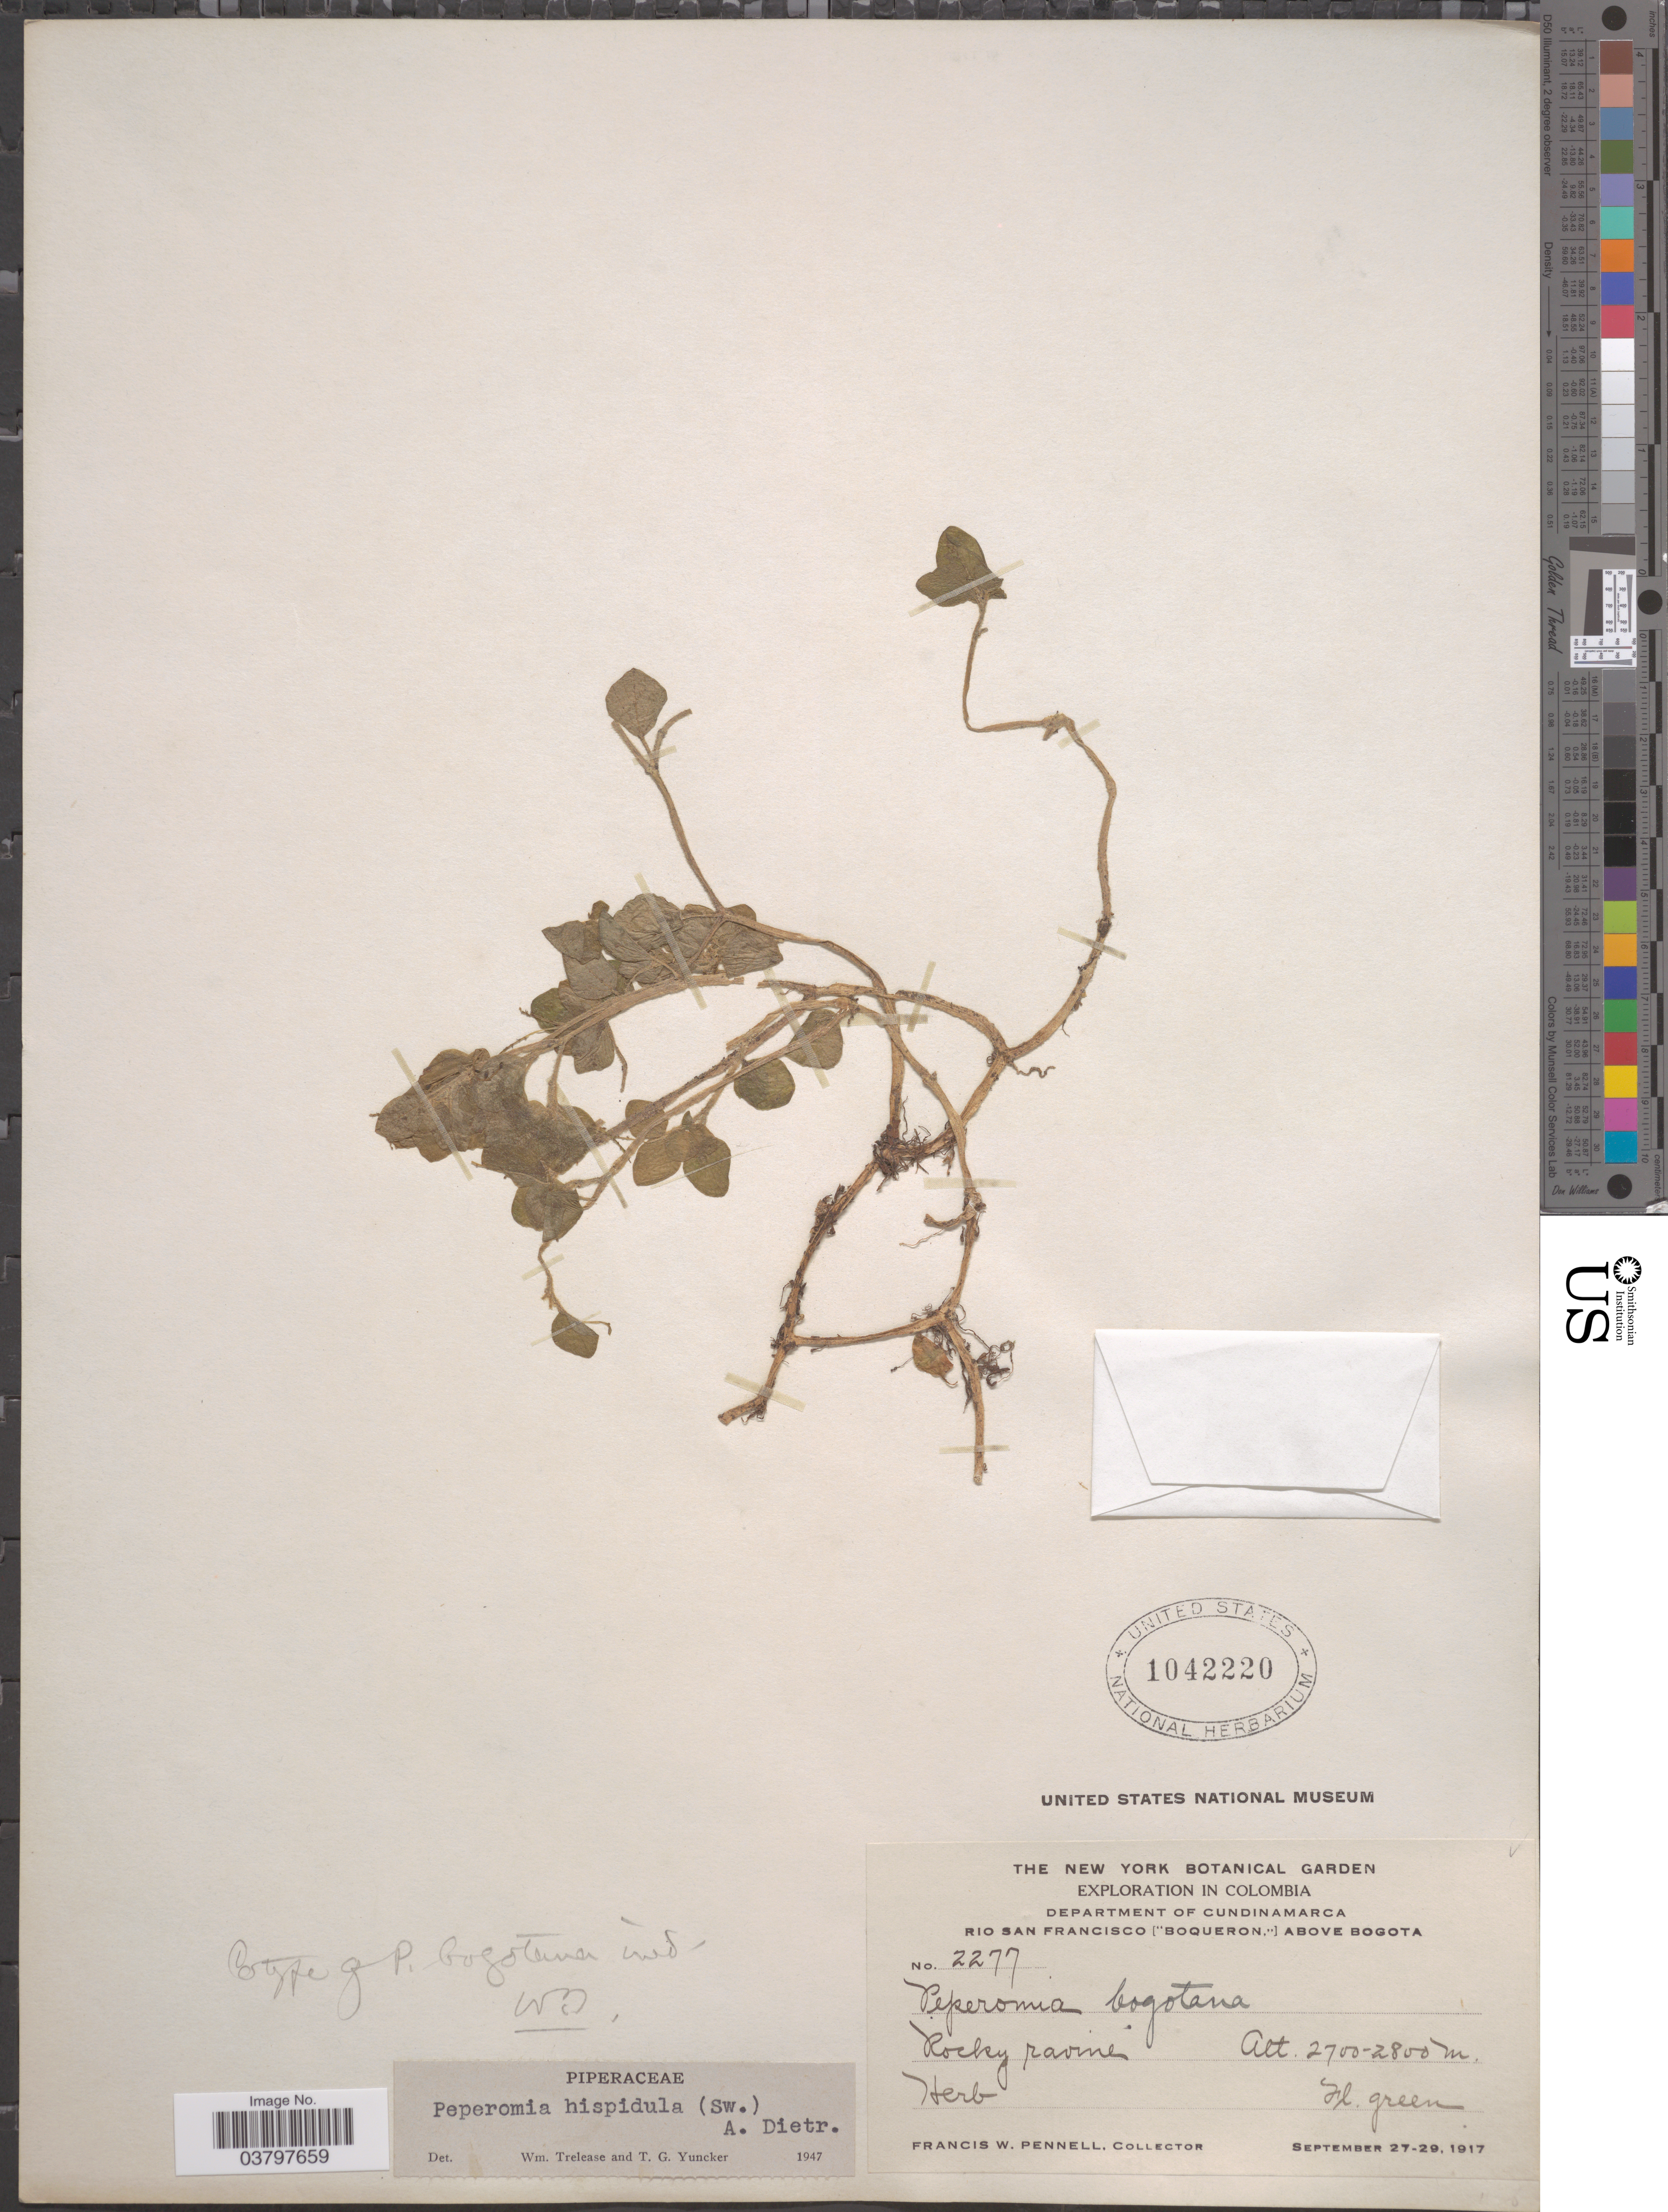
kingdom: Plantae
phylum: Tracheophyta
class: Magnoliopsida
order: Piperales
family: Piperaceae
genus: Peperomia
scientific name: Peperomia hispidula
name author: (Sw.) A. Dietr.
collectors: F. W. Pennell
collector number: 2277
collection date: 1917-09-27/1917-09-29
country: Colombia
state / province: Cundinamarca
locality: Department of Cundinamarca, Rio San Francisco ['Boqueron,'] above Bogota.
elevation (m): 2700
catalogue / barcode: US 1042220